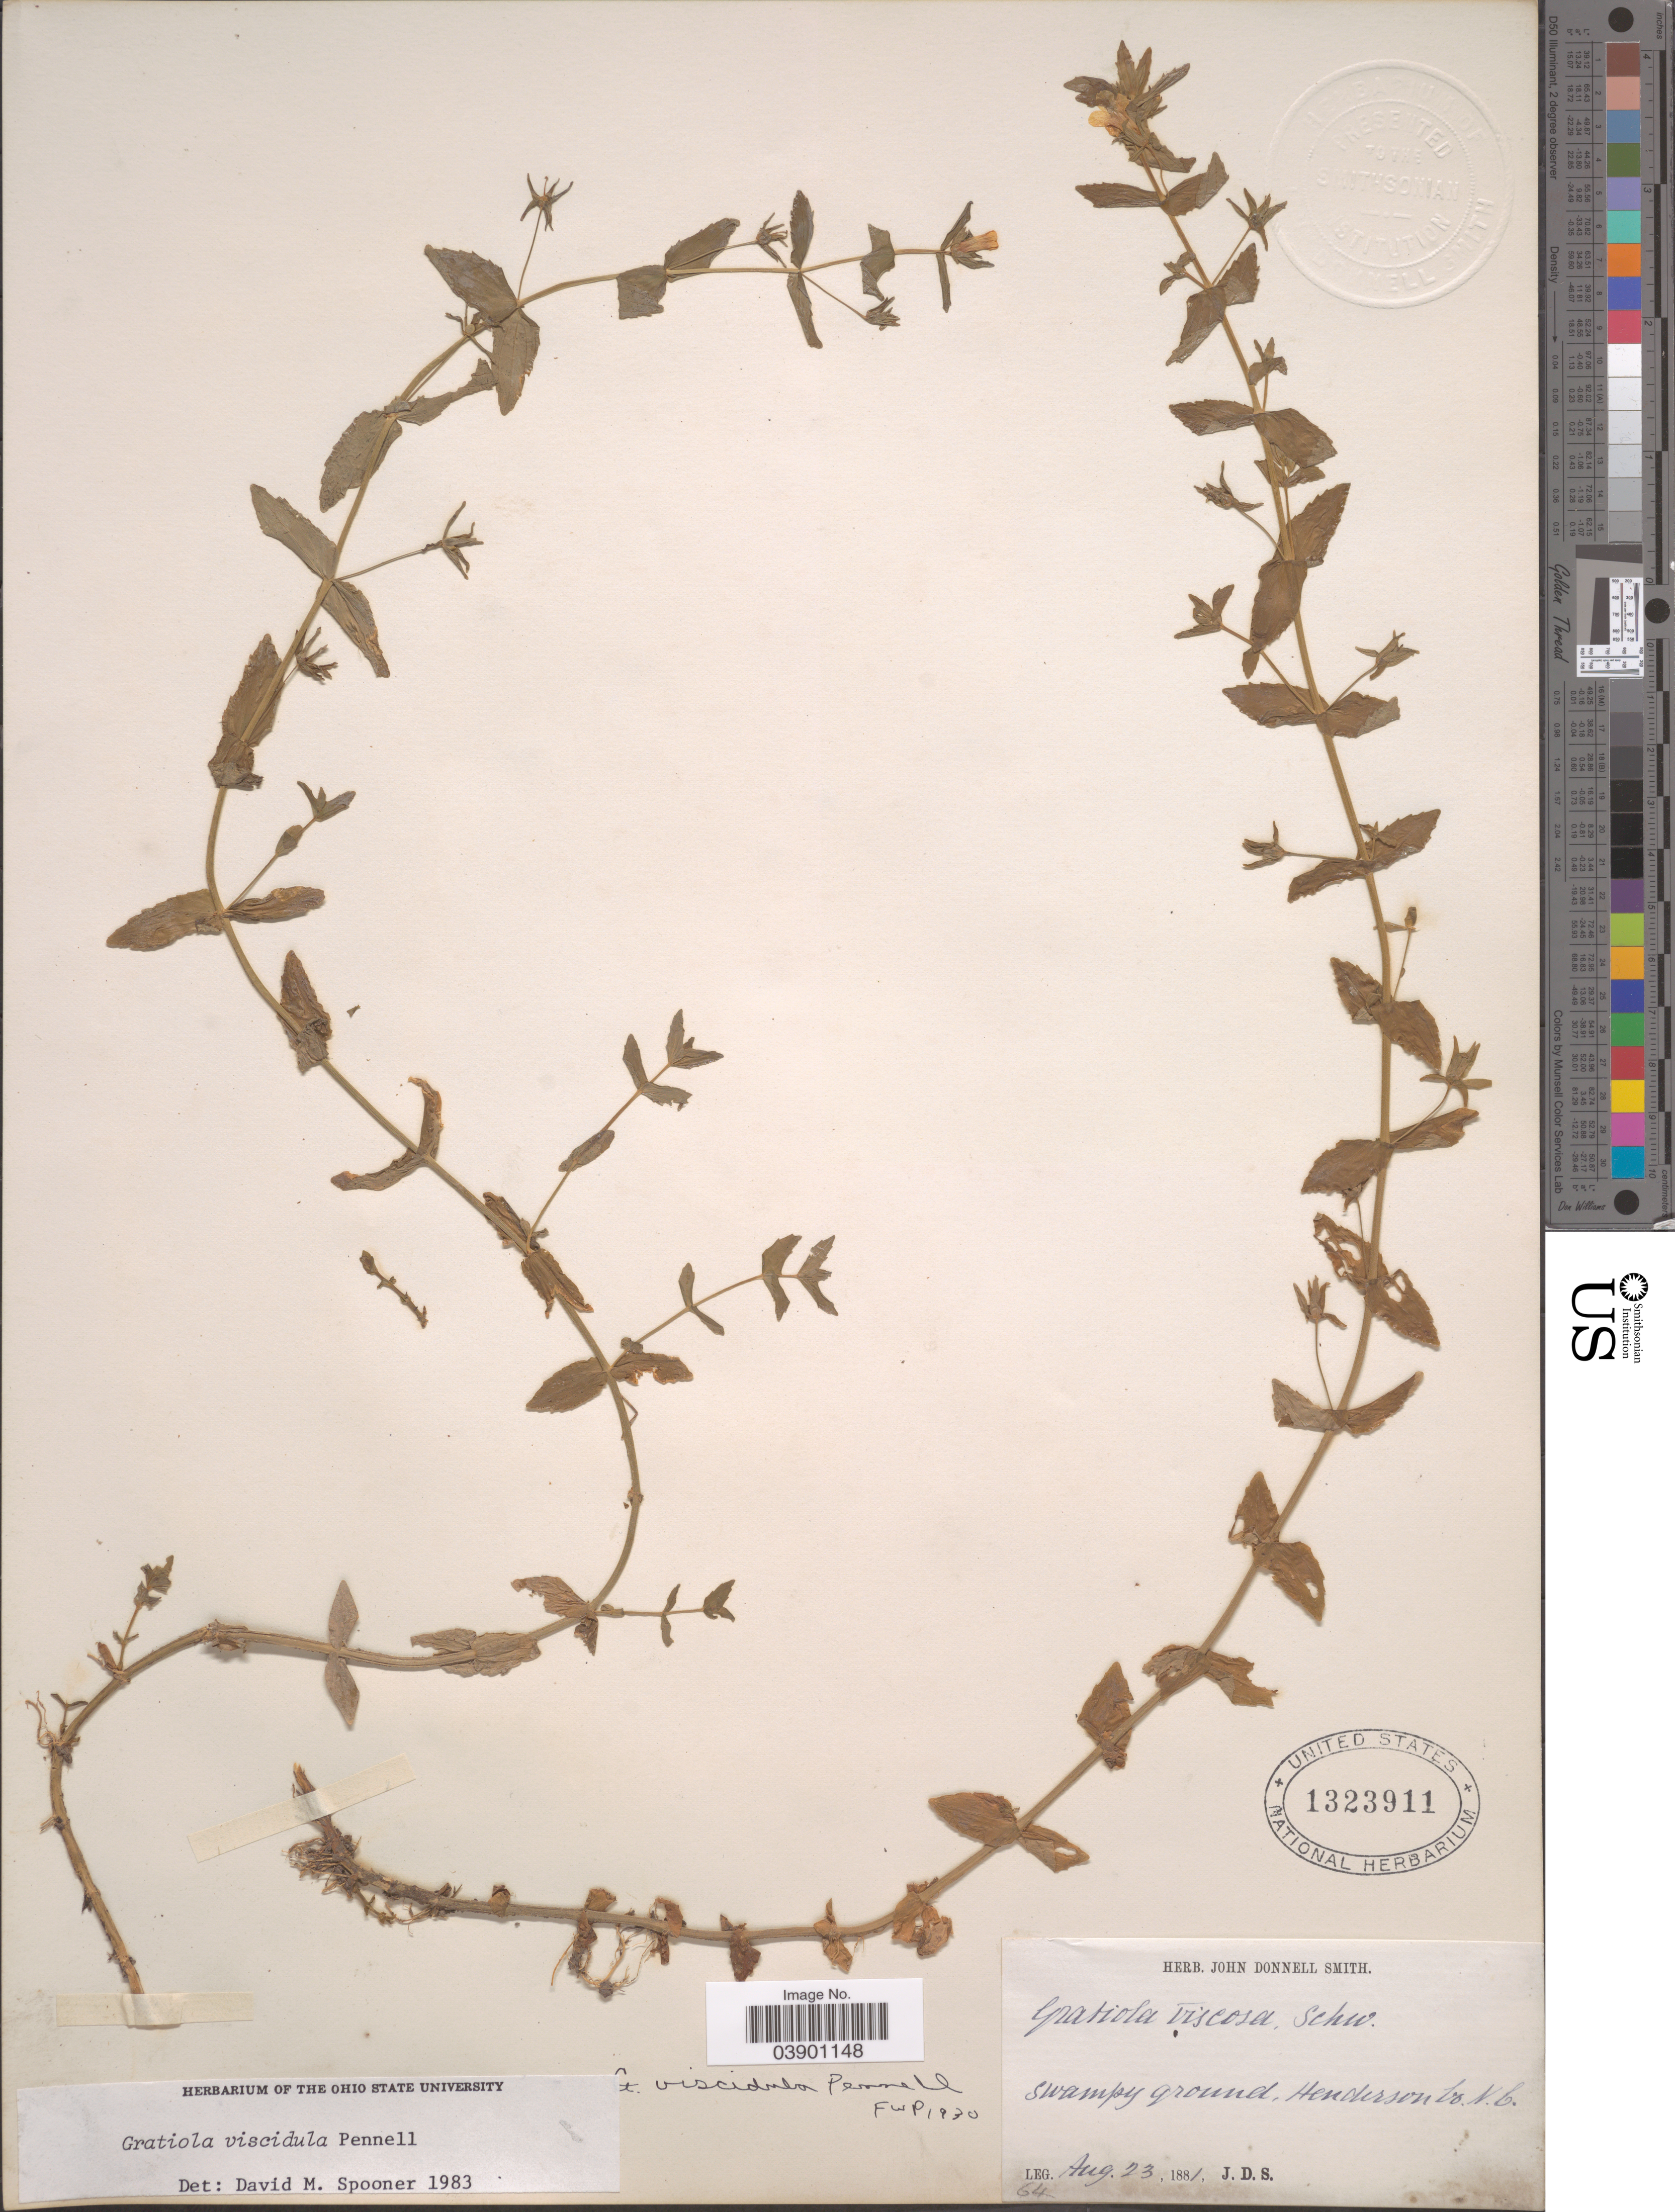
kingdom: Plantae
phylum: Tracheophyta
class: Magnoliopsida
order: Lamiales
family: Plantaginaceae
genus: Gratiola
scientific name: Gratiola viscidula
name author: Pennell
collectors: J. Donnell Smith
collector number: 64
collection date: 1881-08-23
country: United States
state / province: North Carolina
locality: Henderson Co.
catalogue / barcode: US 1323911